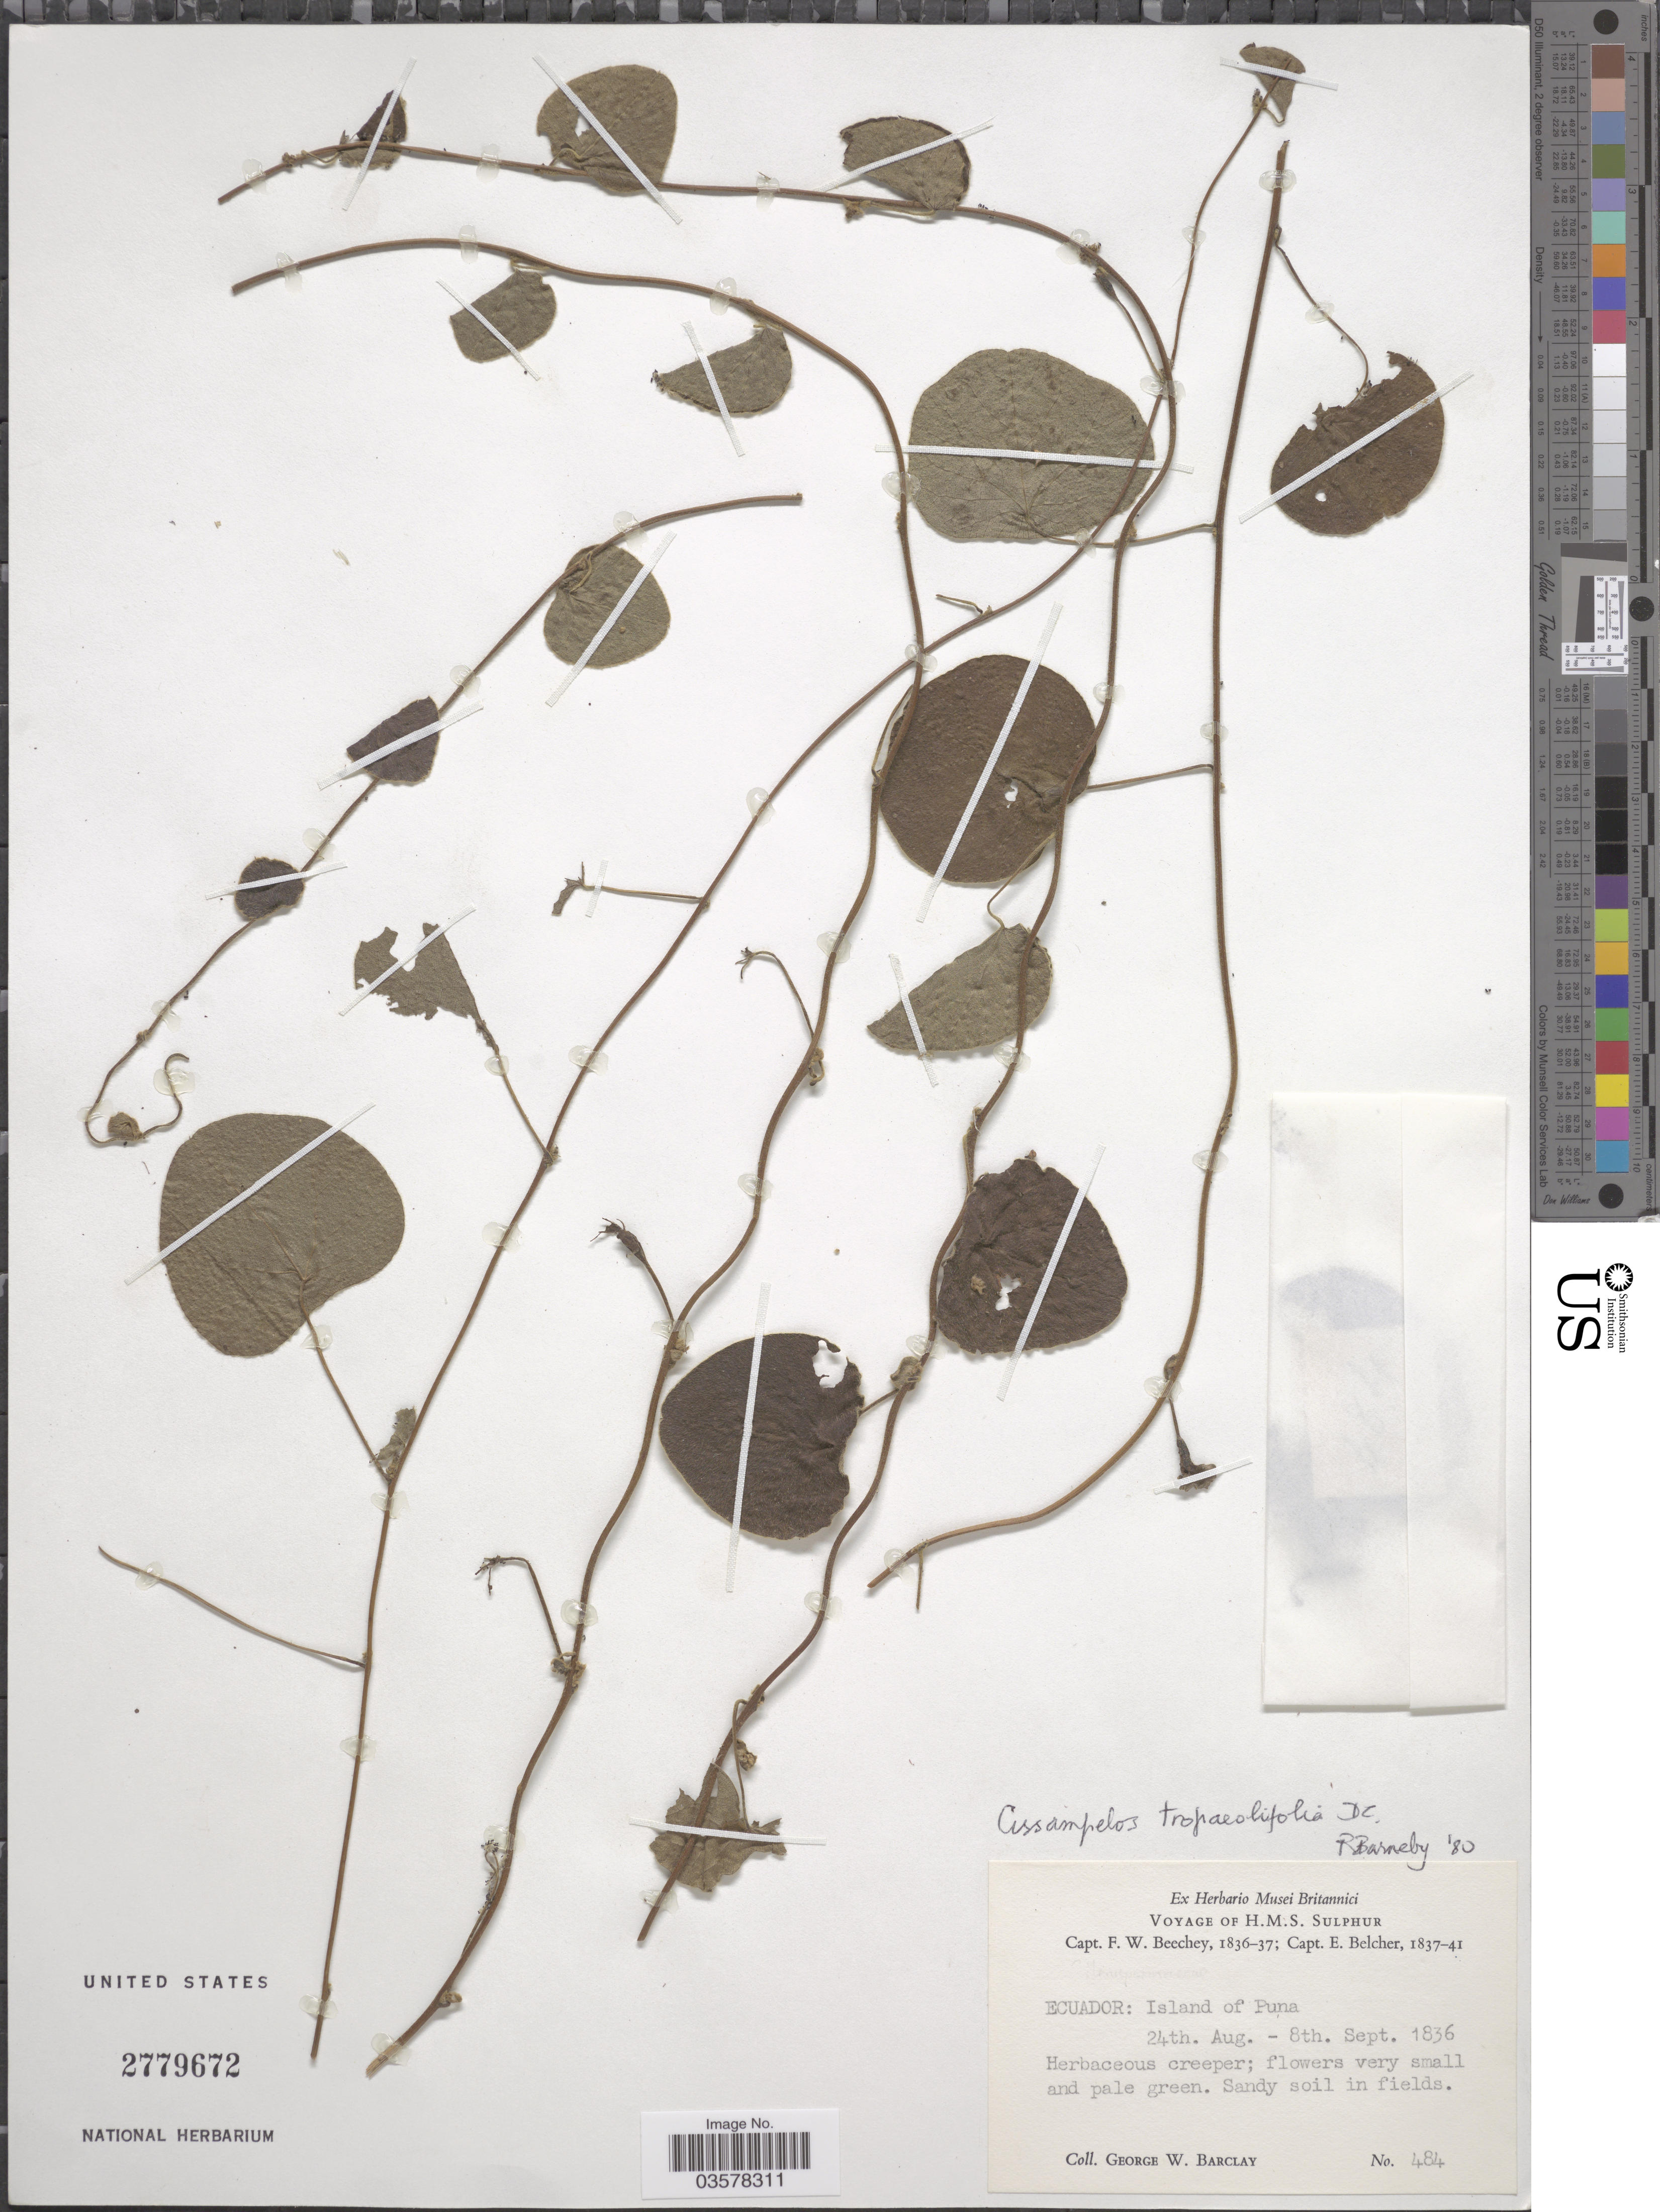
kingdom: Plantae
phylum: Tracheophyta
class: Magnoliopsida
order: Ranunculales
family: Menispermaceae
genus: Cissampelos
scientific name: Cissampelos tropaeolifolia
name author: DC.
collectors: G. W. Barclay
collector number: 484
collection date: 1836-08-24/1836-09-08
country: Ecuador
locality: Island of Puna.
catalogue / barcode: US 2779672